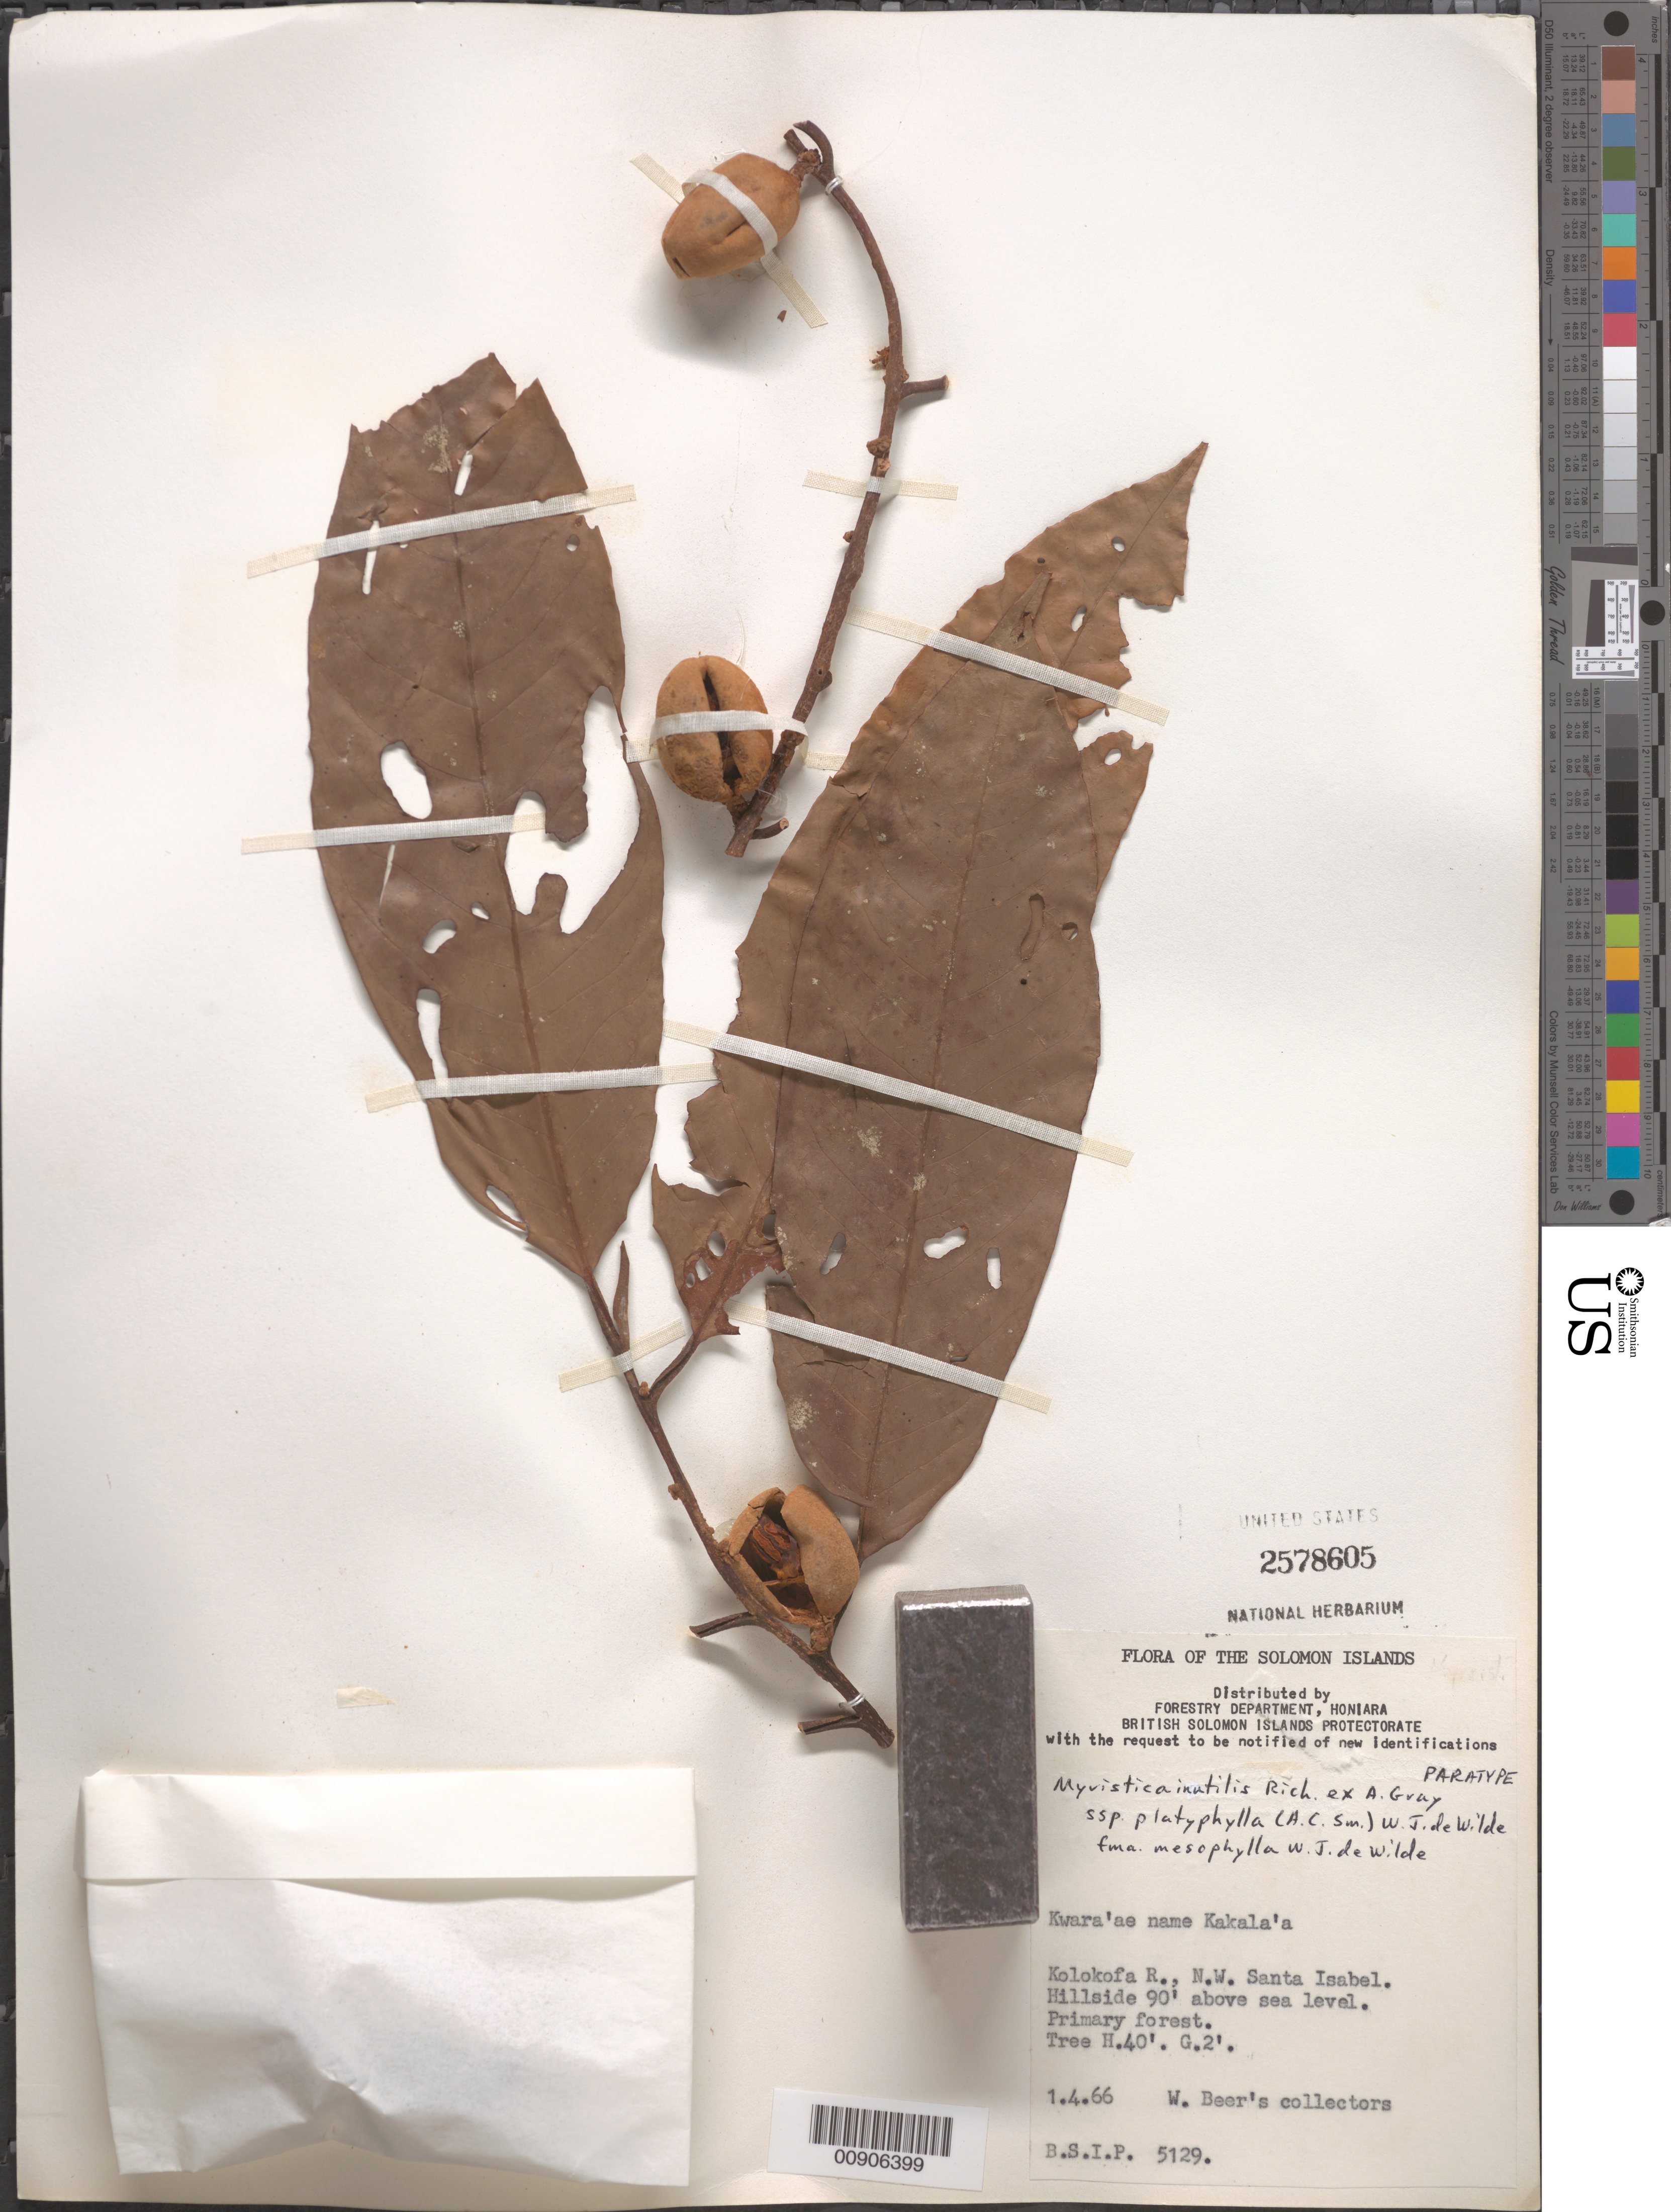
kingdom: Plantae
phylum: Tracheophyta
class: Magnoliopsida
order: Magnoliales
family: Myristicaceae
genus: Myristica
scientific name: Myristica inutilis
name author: W.P. Rich ex A. Gray in Wilkes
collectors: W. Beer's Collectors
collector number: BSIP 5129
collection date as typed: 04 Jan 1966 or 01 Apr 1966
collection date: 1966-01-04 or 1966-04-01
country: Solomon Islands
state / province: Isabel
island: Santa Isabel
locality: Kolokofa R., N.W. Santa Isabel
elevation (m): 27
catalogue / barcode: US 2578605